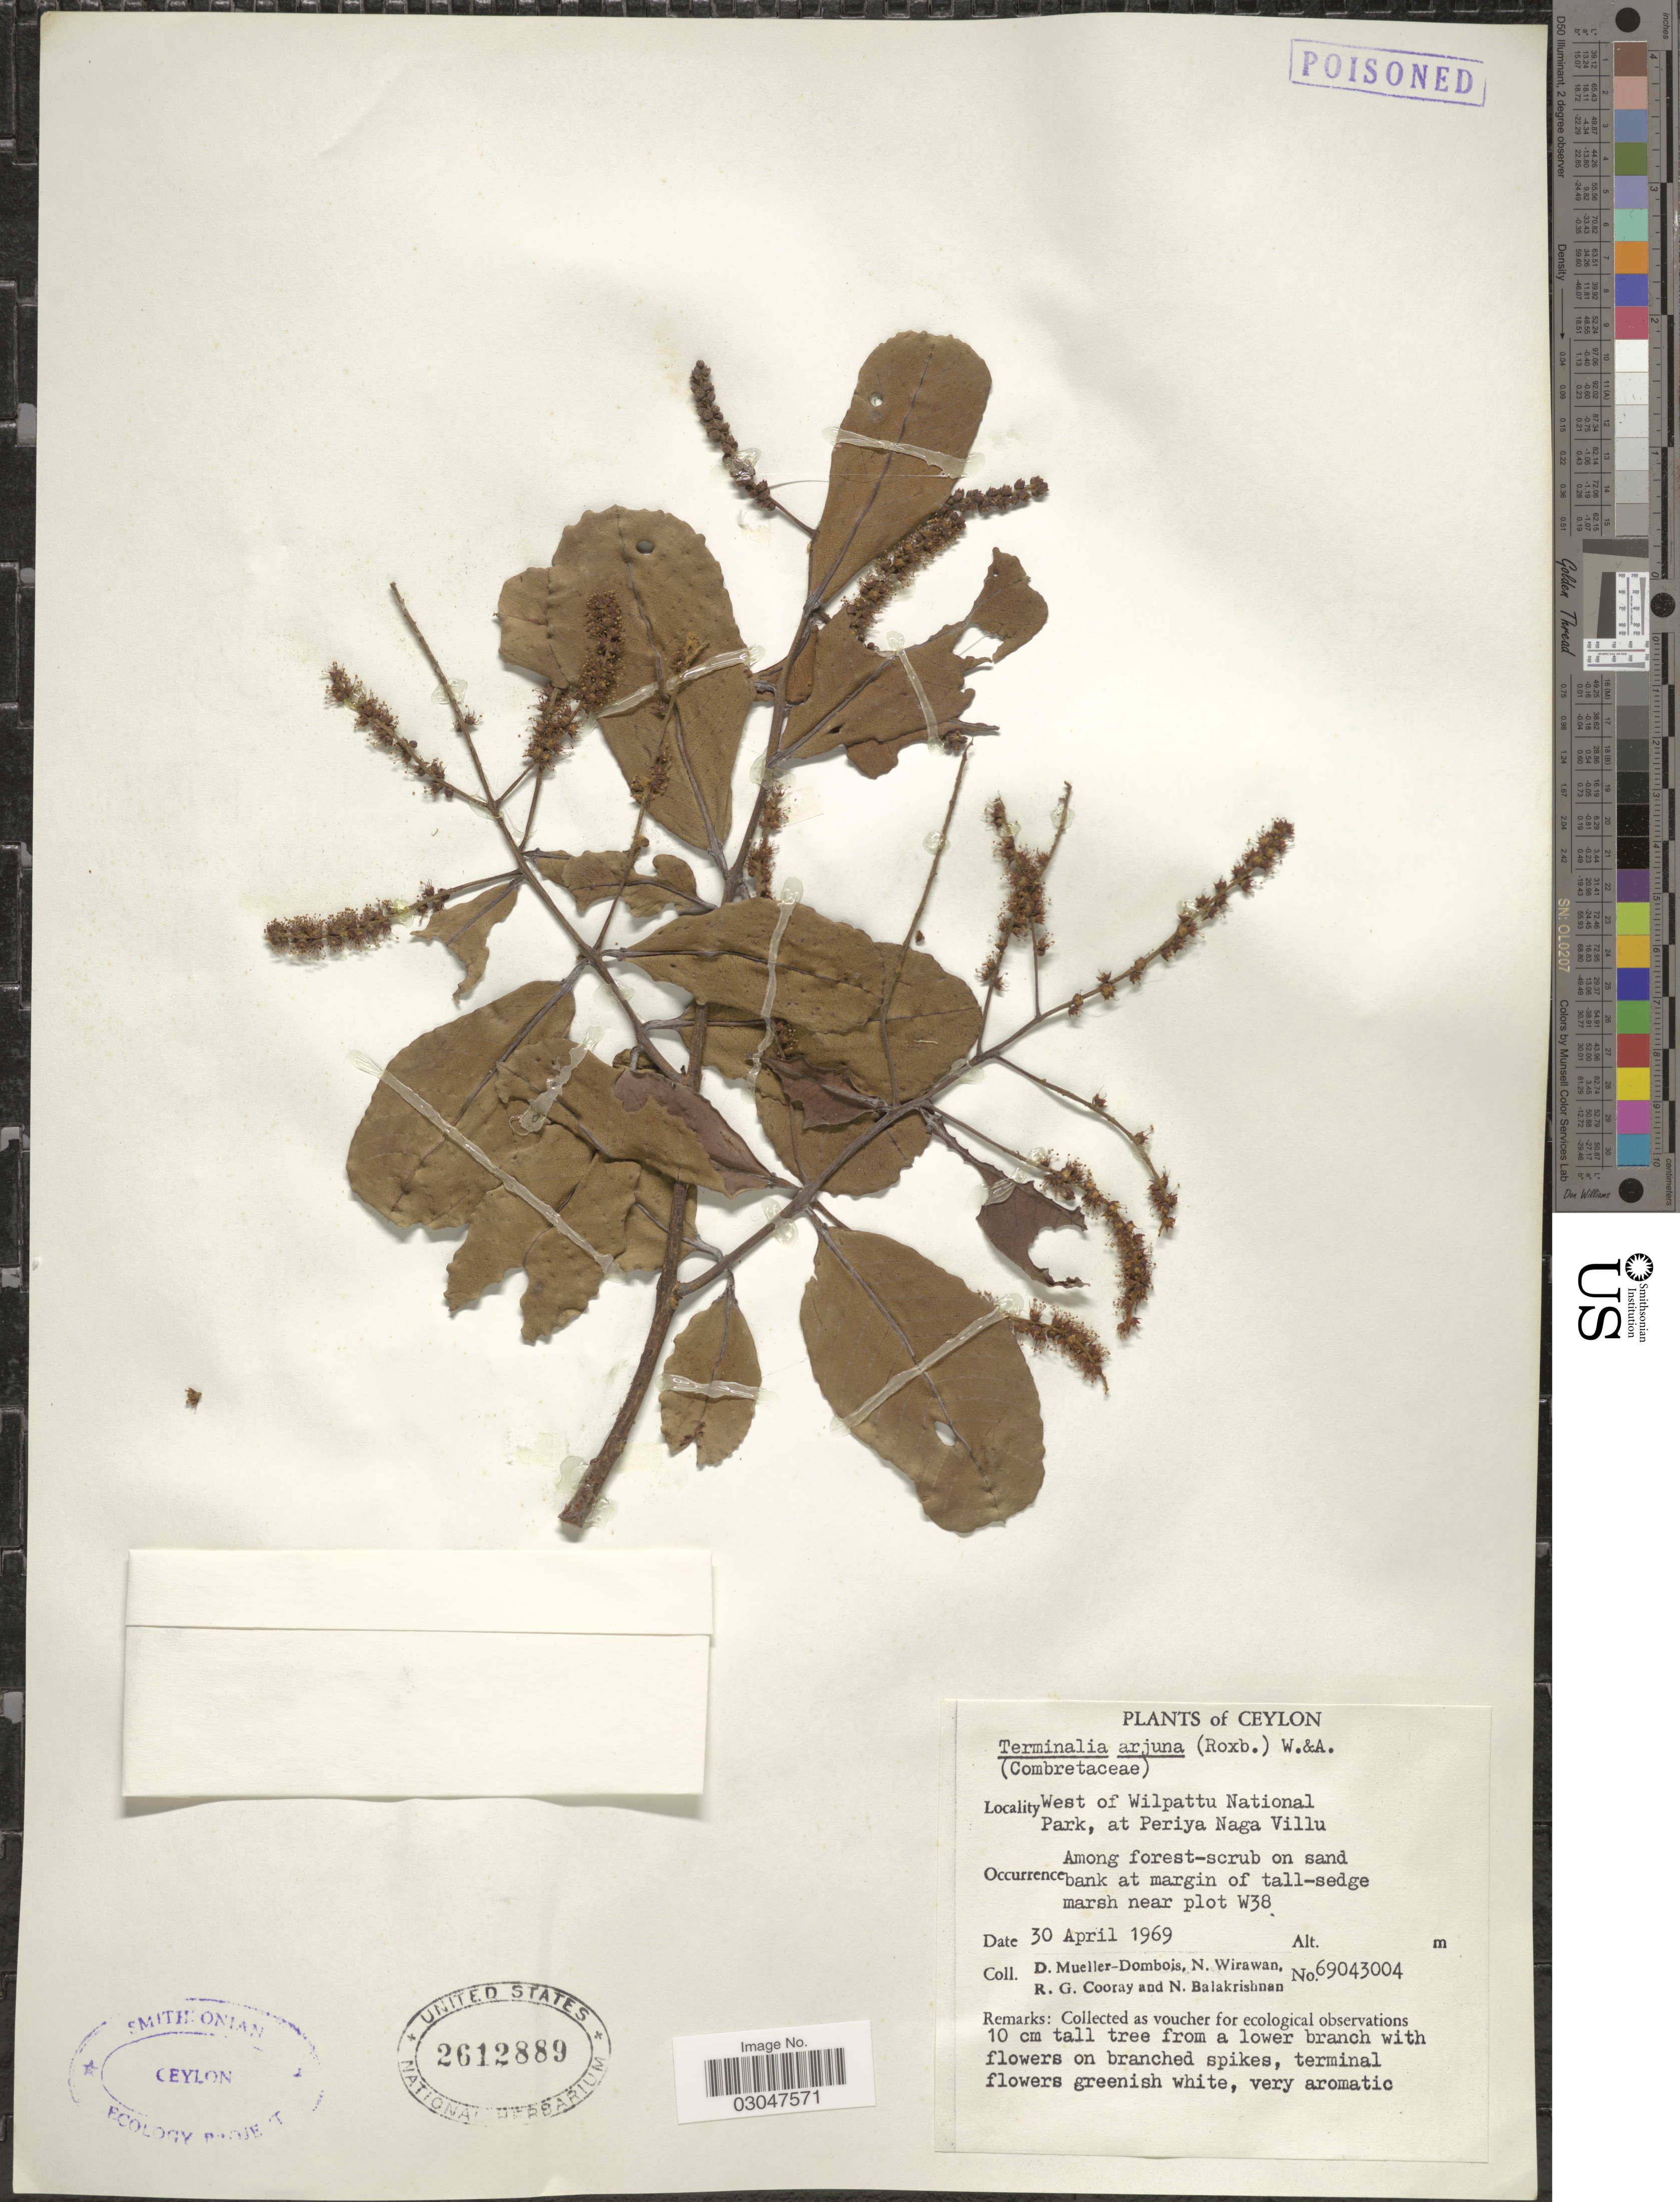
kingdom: Plantae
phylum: Tracheophyta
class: Magnoliopsida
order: Myrtales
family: Combretaceae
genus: Terminalia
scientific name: Terminalia arjuna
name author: (Roxb. ex DC.) Wight & Arn.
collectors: D. Mueller-Dombois, N. Wirawan, R. Cooray & N. Balakrishnan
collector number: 69043004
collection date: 1969-04-30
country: Sri Lanka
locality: Ceylon. West of Wilpattu National Park, at Periya Naga Villu. Near plot W38.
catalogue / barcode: US 2612889